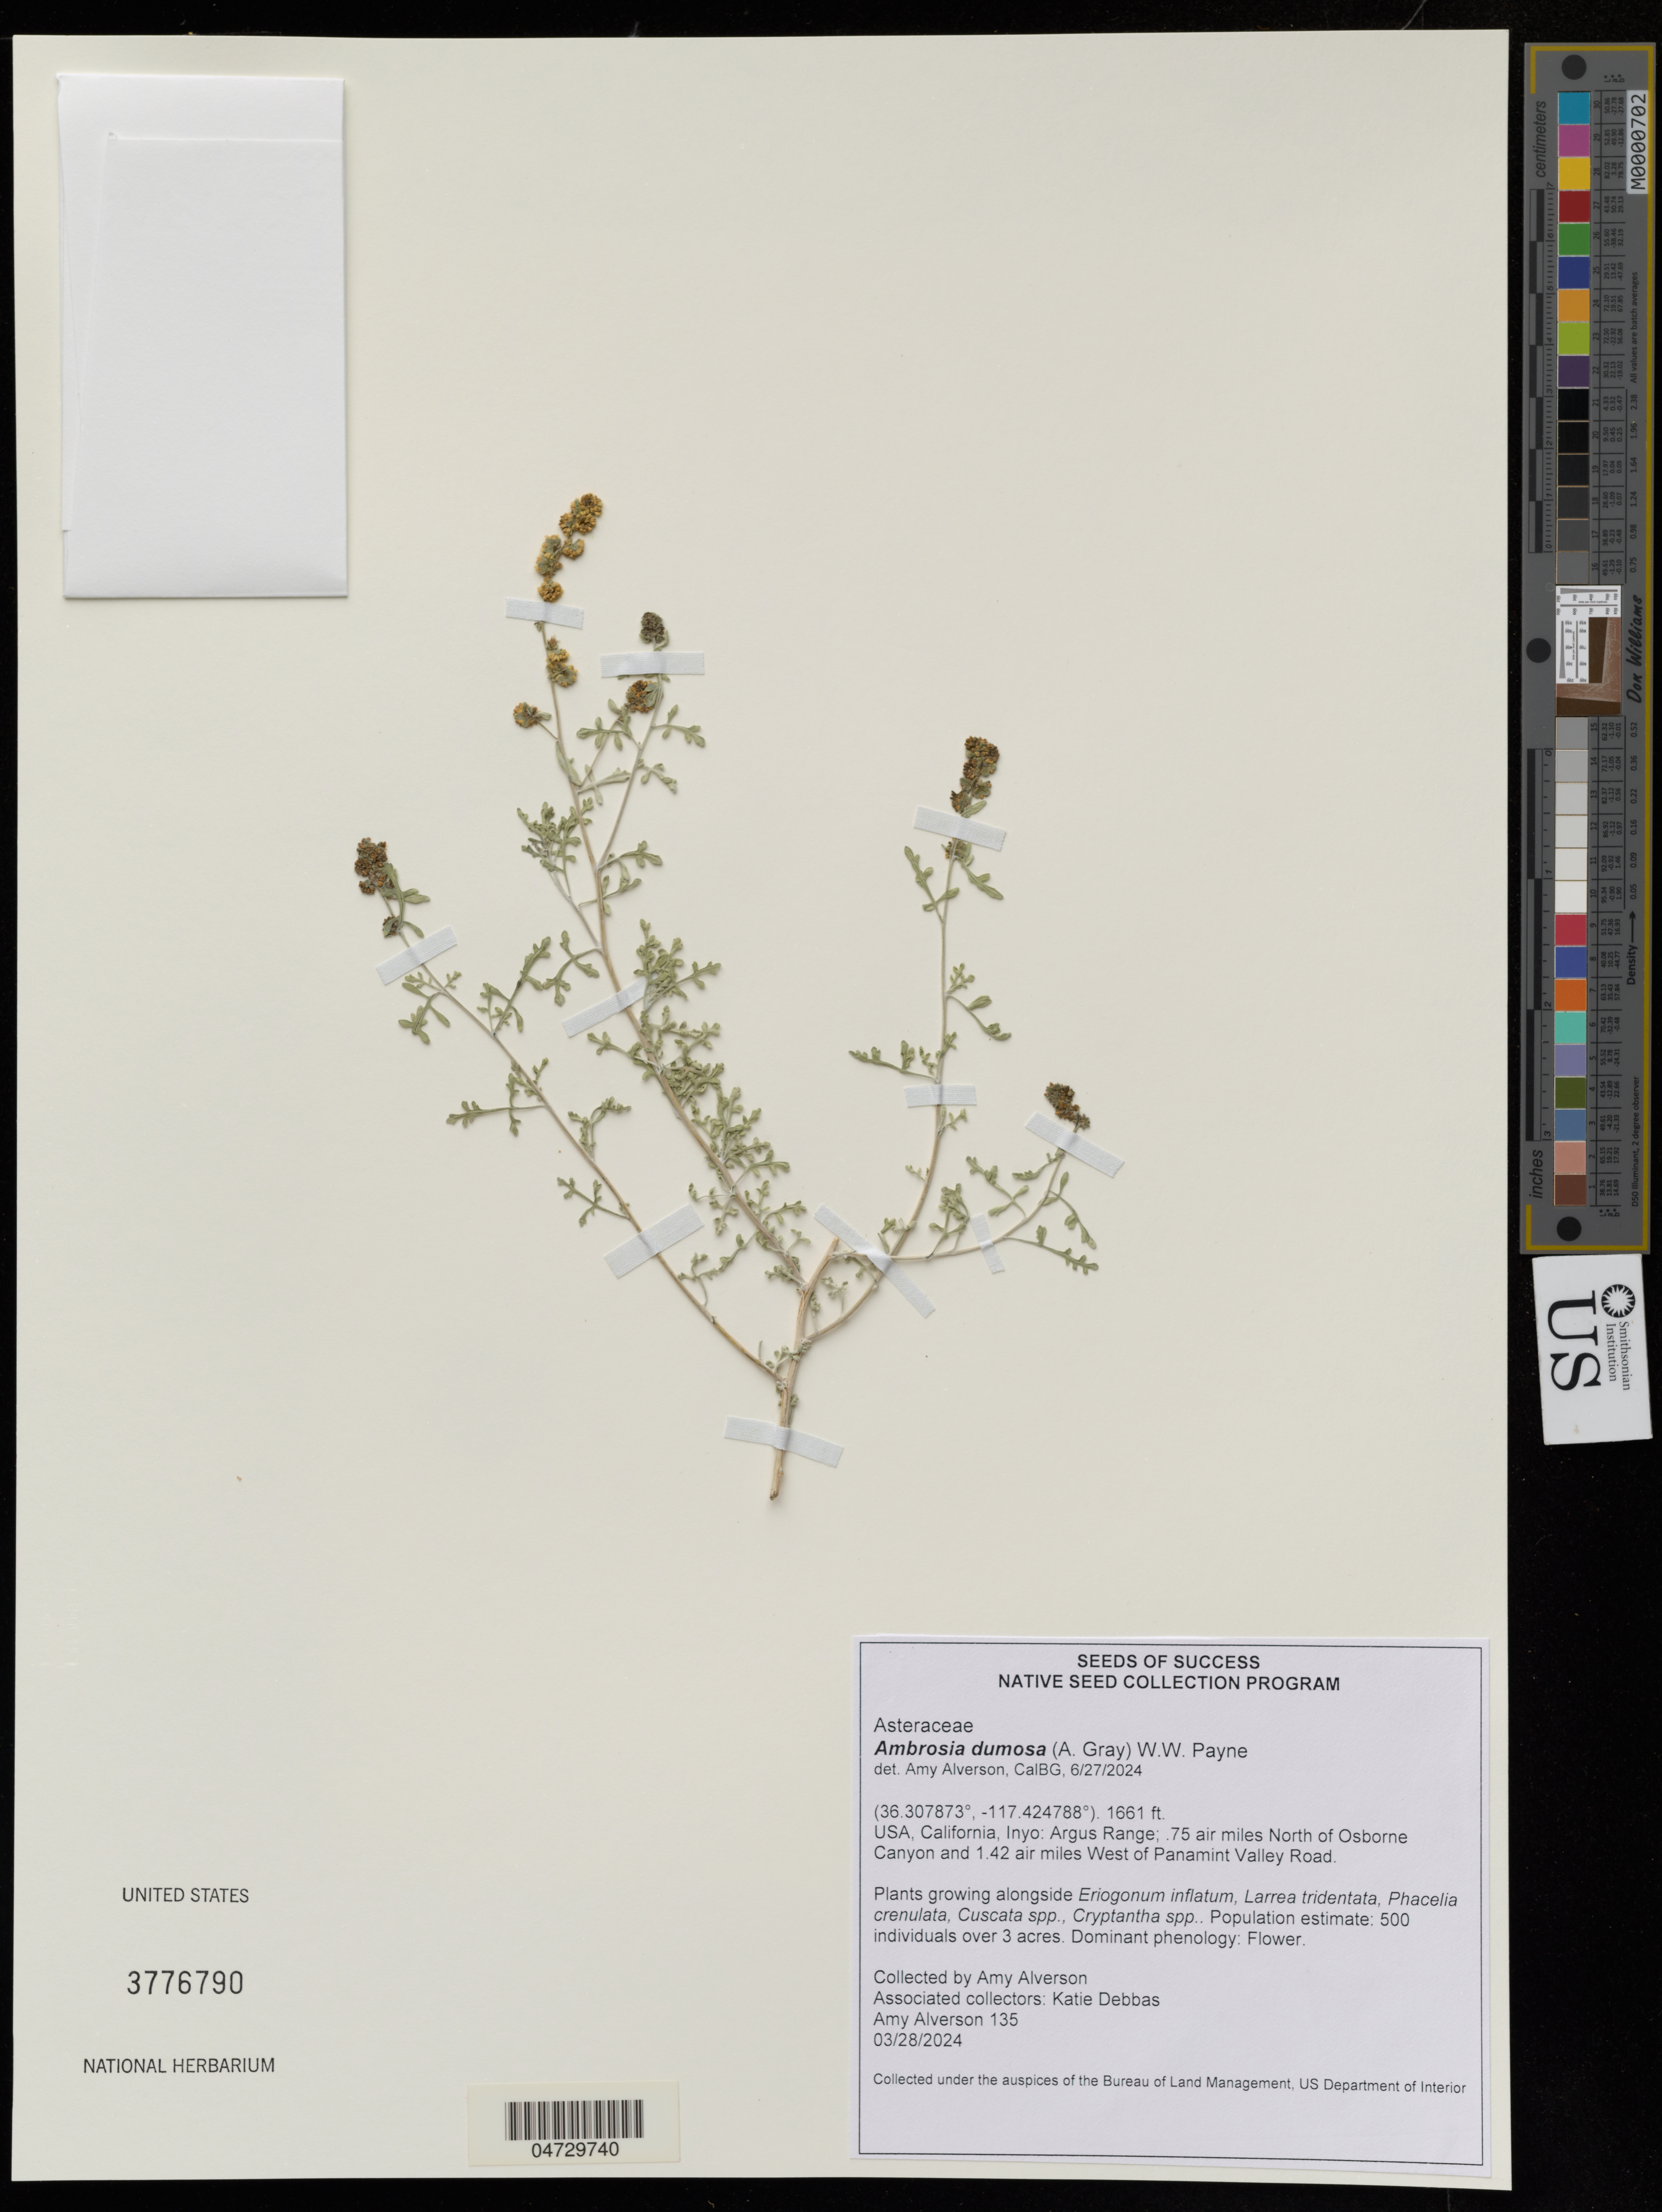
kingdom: Plantae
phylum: Tracheophyta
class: Magnoliopsida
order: Asterales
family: Asteraceae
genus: Ambrosia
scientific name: Ambrosia dumosa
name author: (A. Gray) W.W.Payne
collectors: A. Alverson & K. Debbas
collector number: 135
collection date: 2024-03-28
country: United States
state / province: California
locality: USA, California, Inyo: Argus Range; 75 air miles North of Osborne Canyon and 1.42 air miles west of Panamint Valley Road.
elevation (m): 506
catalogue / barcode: US 3776790